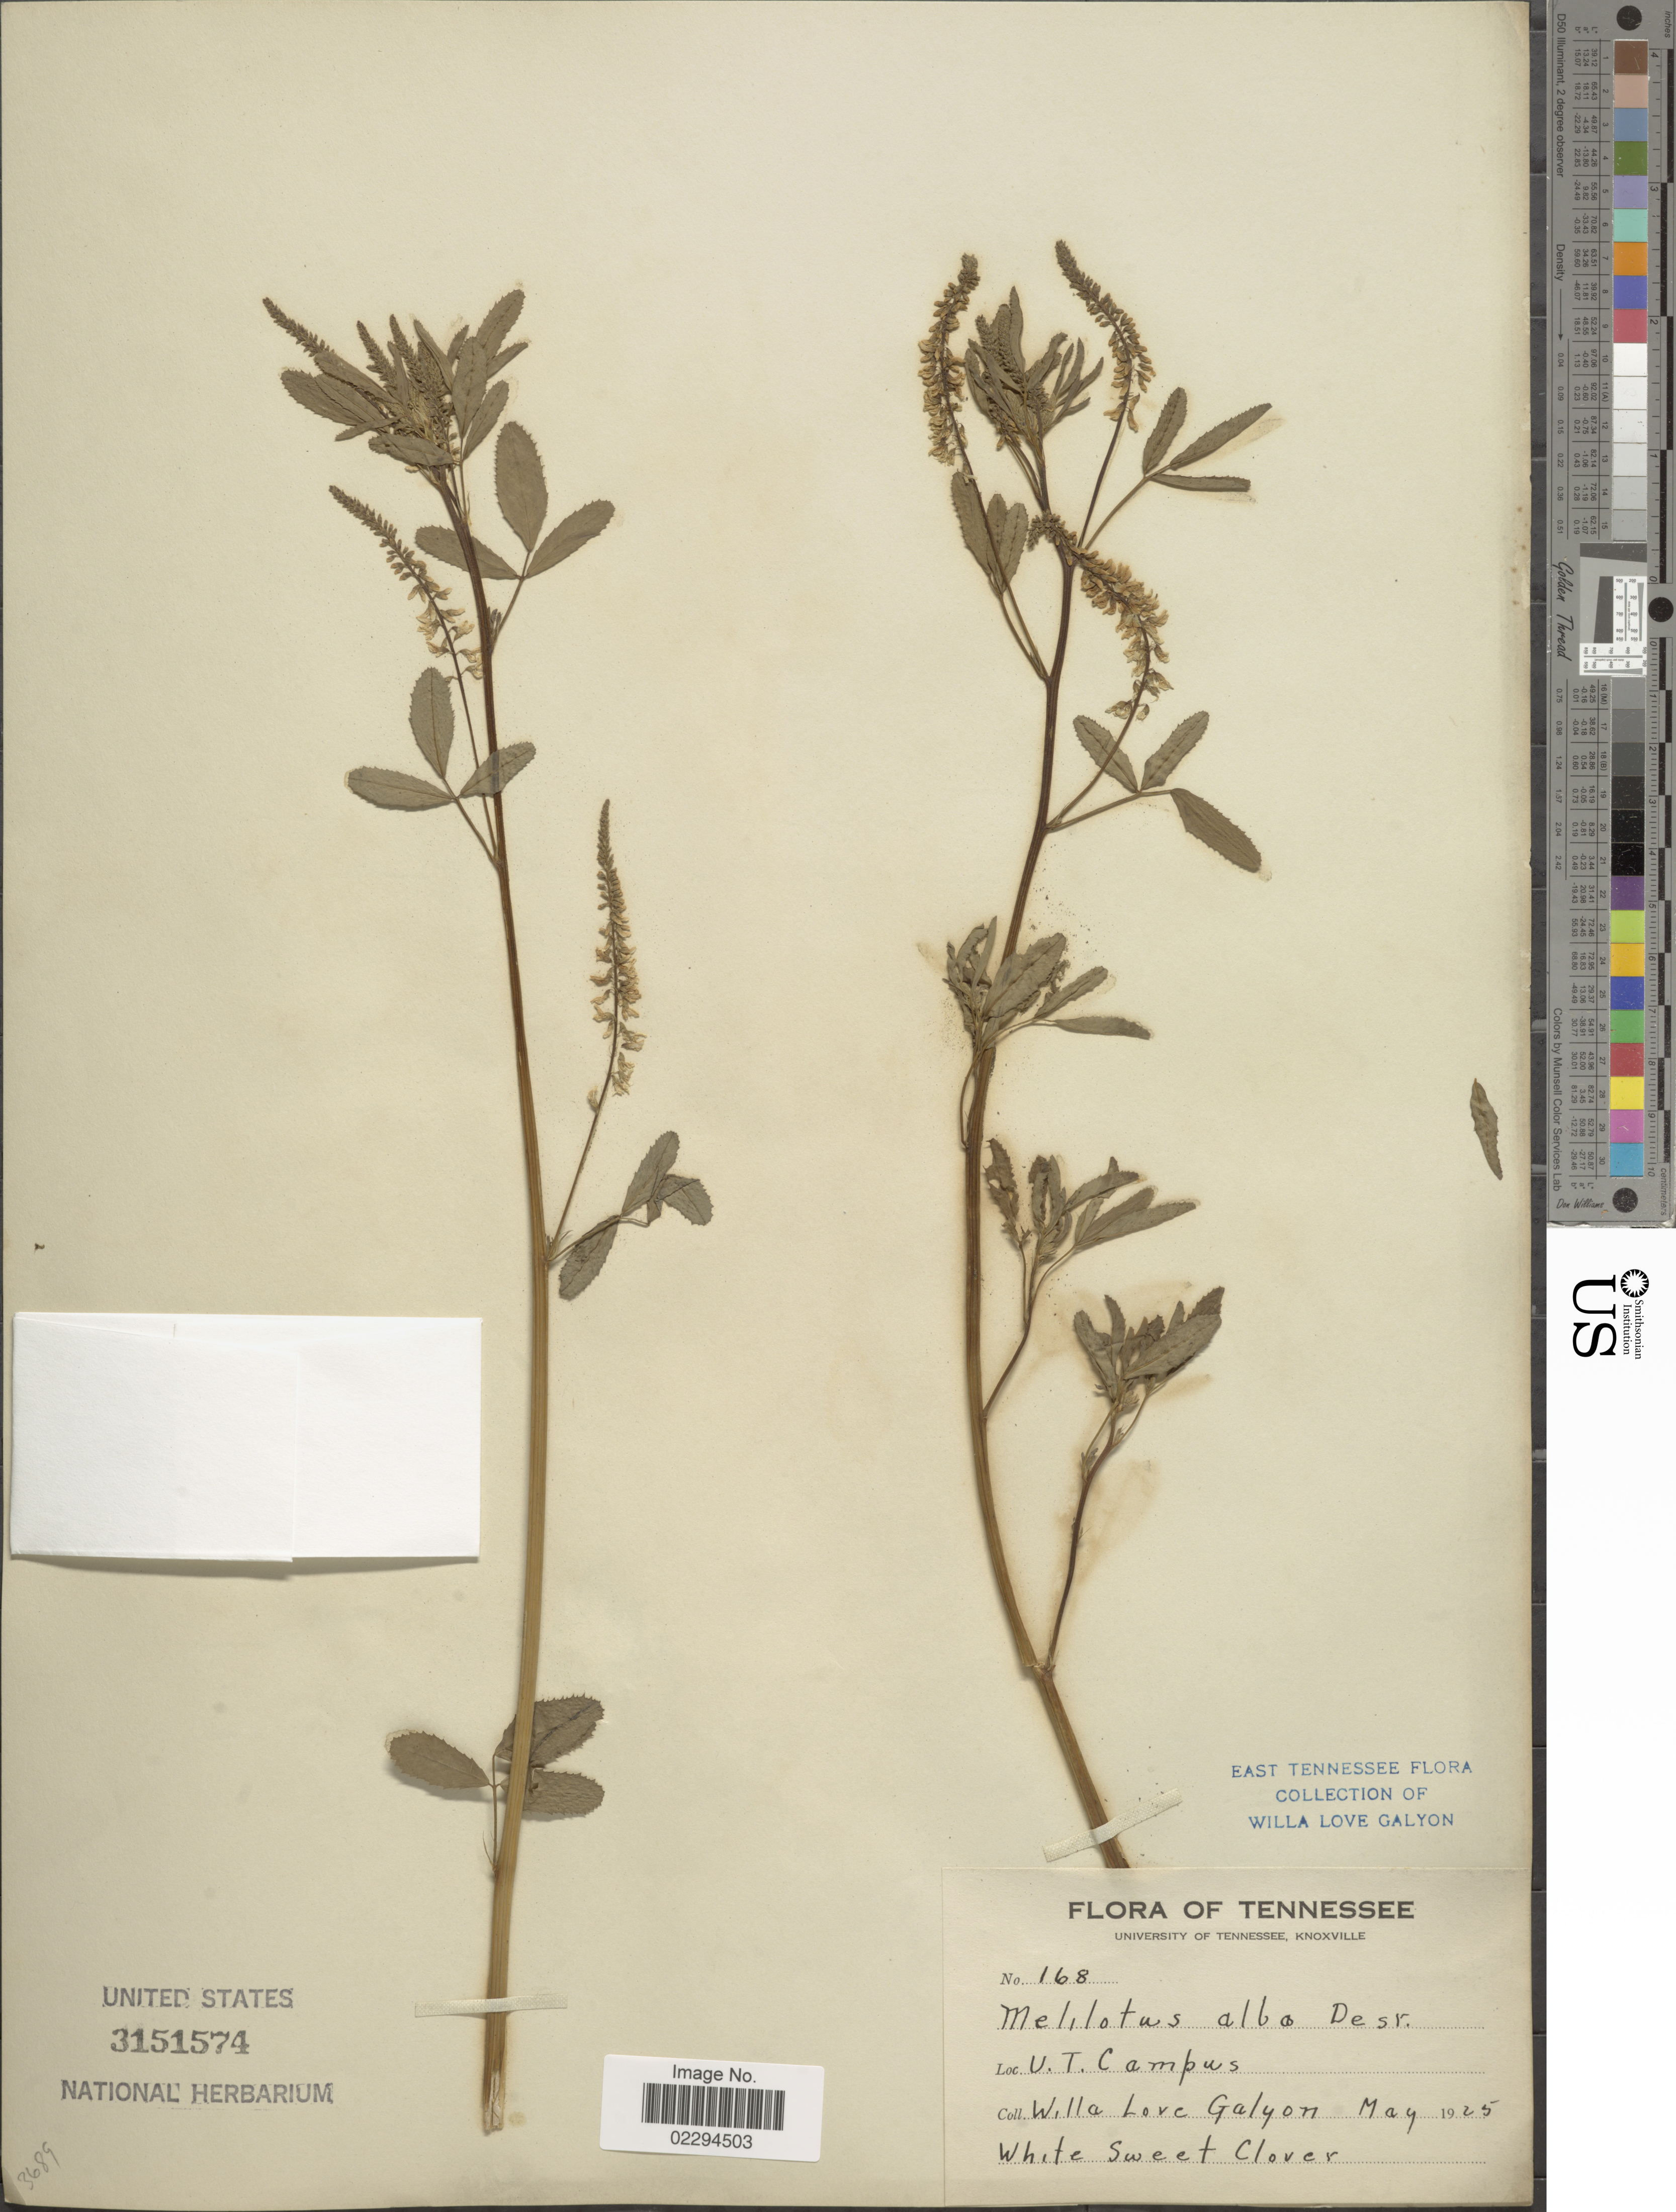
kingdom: Plantae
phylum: Tracheophyta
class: Magnoliopsida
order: Fabales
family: Fabaceae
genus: Melilotus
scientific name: Melilotus albus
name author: Medik.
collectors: W. Galyon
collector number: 168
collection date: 1925-05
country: United States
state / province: Tennessee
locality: U. T. Campus, East Tennessee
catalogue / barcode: US 3151574